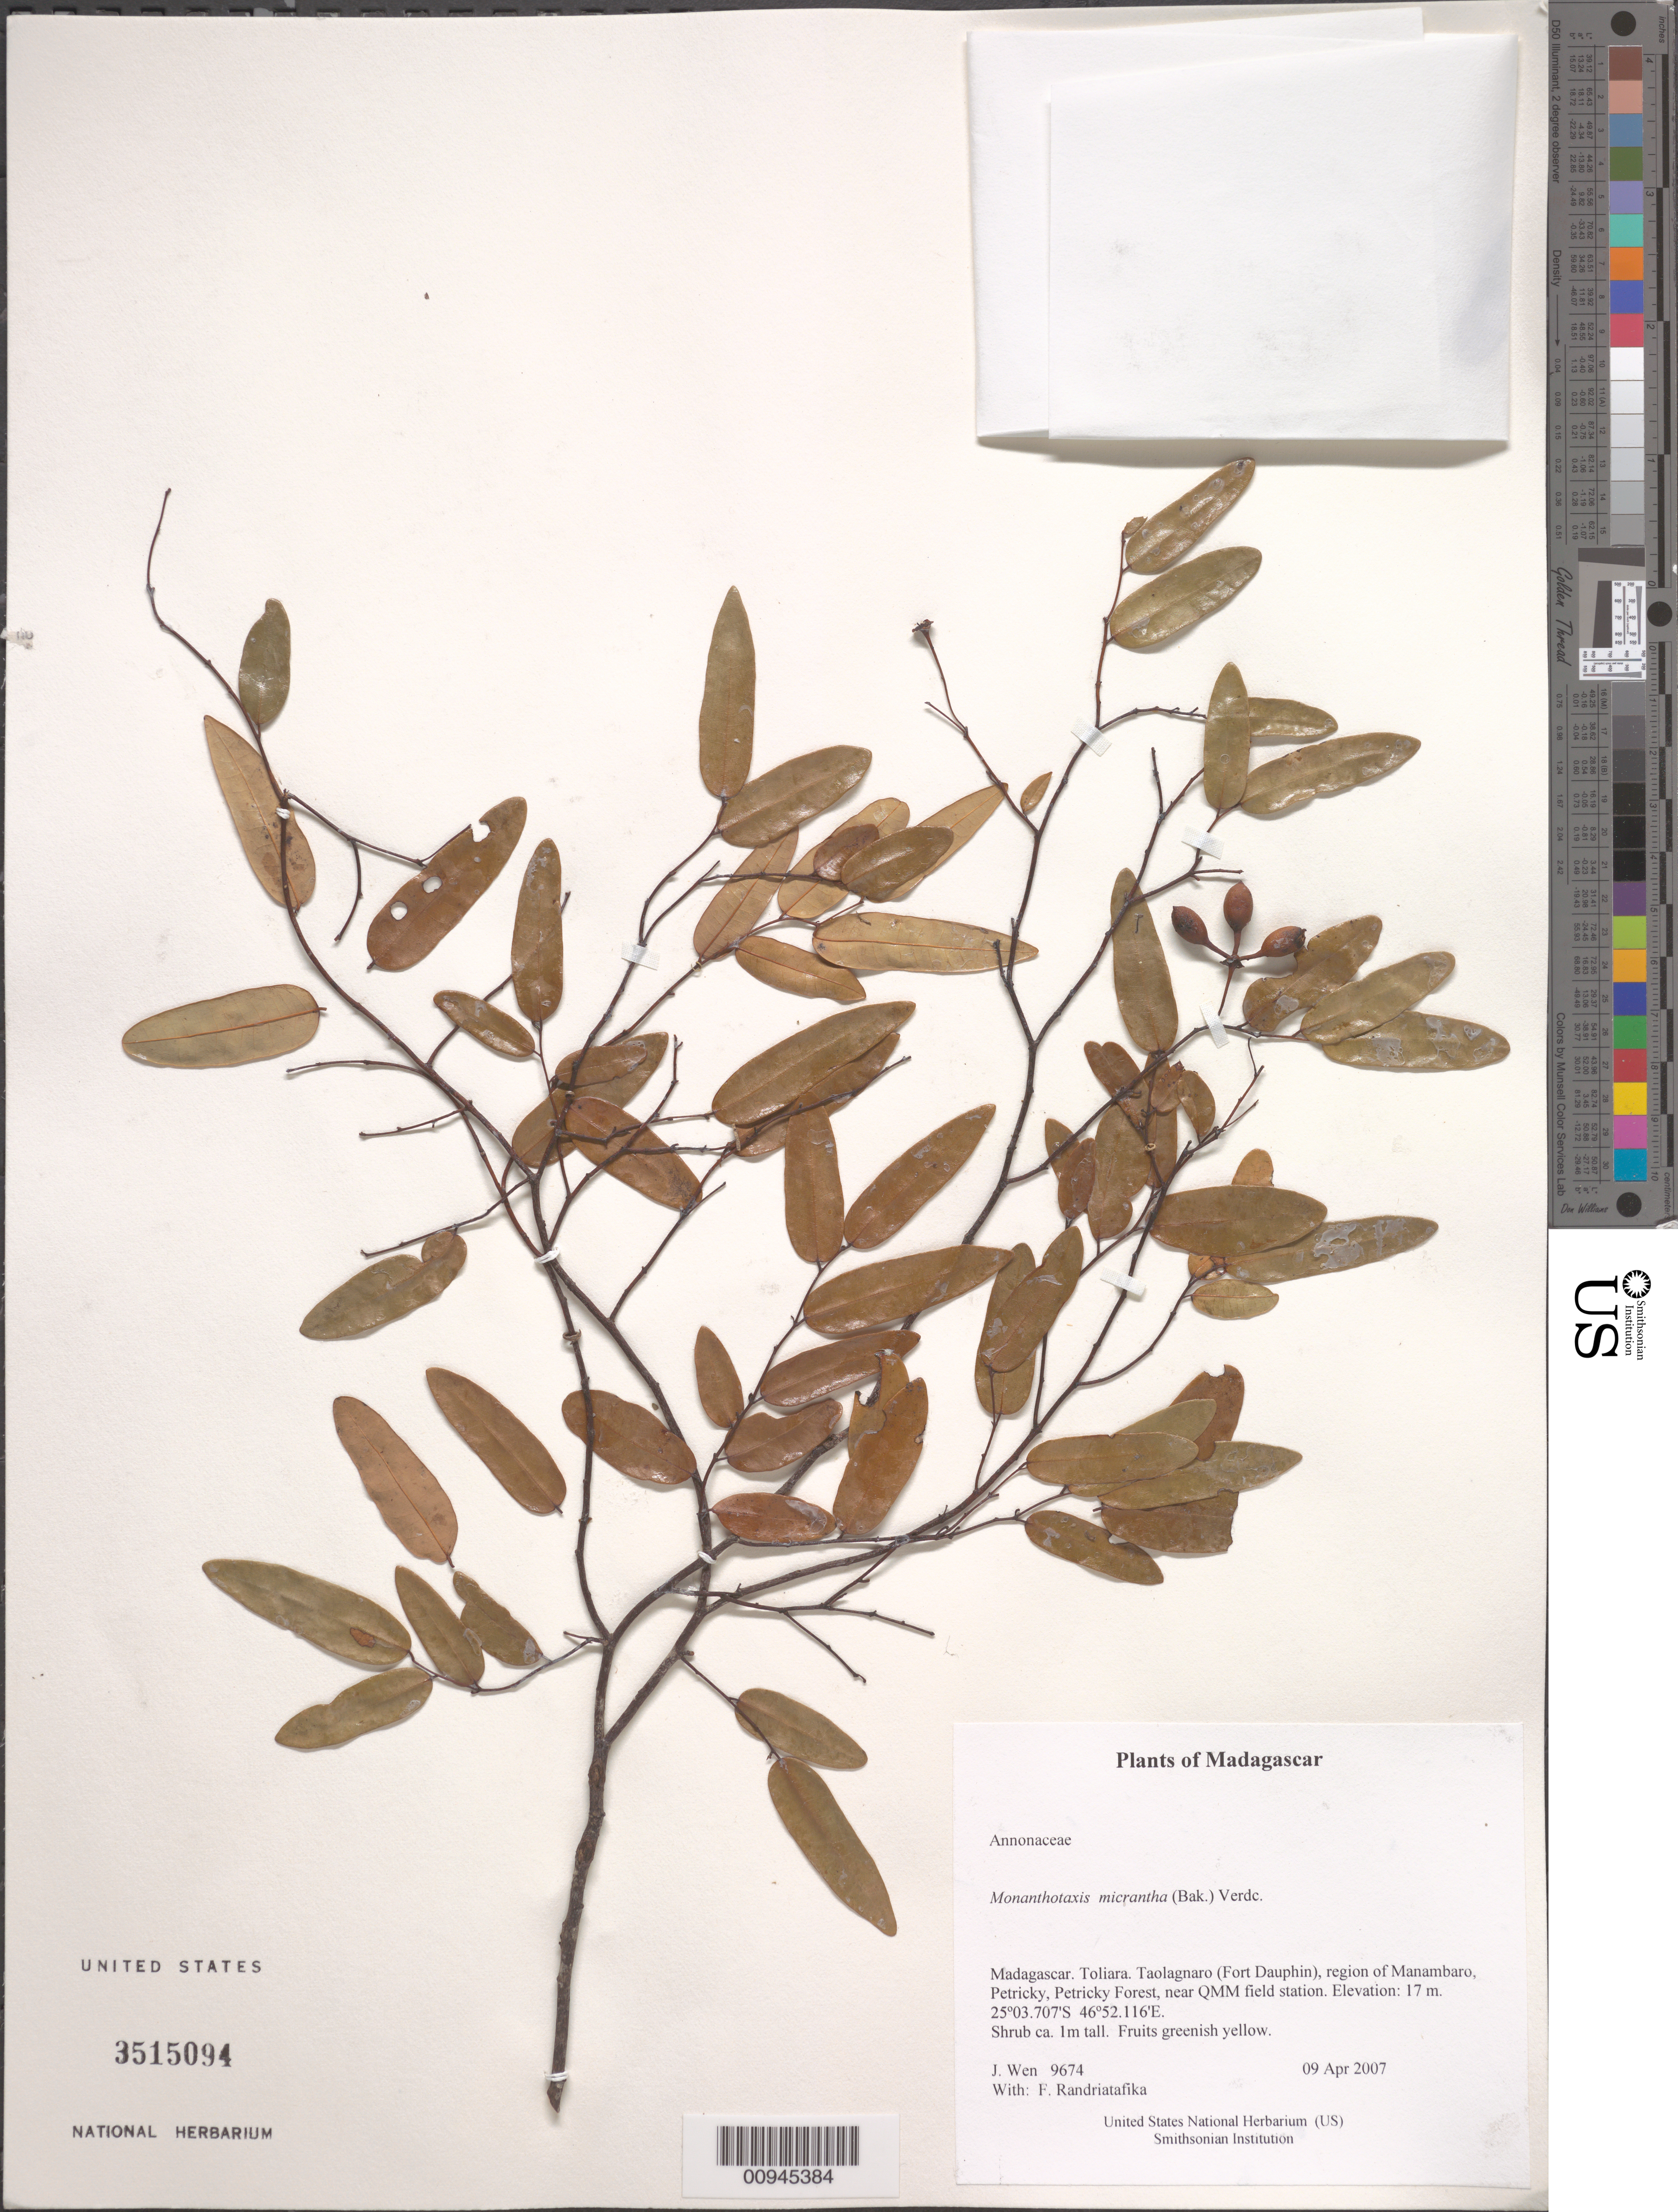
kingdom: Plantae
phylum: Tracheophyta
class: Magnoliopsida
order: Magnoliales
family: Annonaceae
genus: Monanthotaxis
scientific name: Monanthotaxis micrantha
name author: (Baker) Verdc.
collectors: J. Wen & F. Randriatafika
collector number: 9674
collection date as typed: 09 Apr 2007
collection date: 2007-04-09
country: Madagascar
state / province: Anosy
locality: Taolagnaro (Fort Dauphin), region of Manambaro, Petricky, Petricky Forest, near QMM field station.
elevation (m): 17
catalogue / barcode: US 3515093